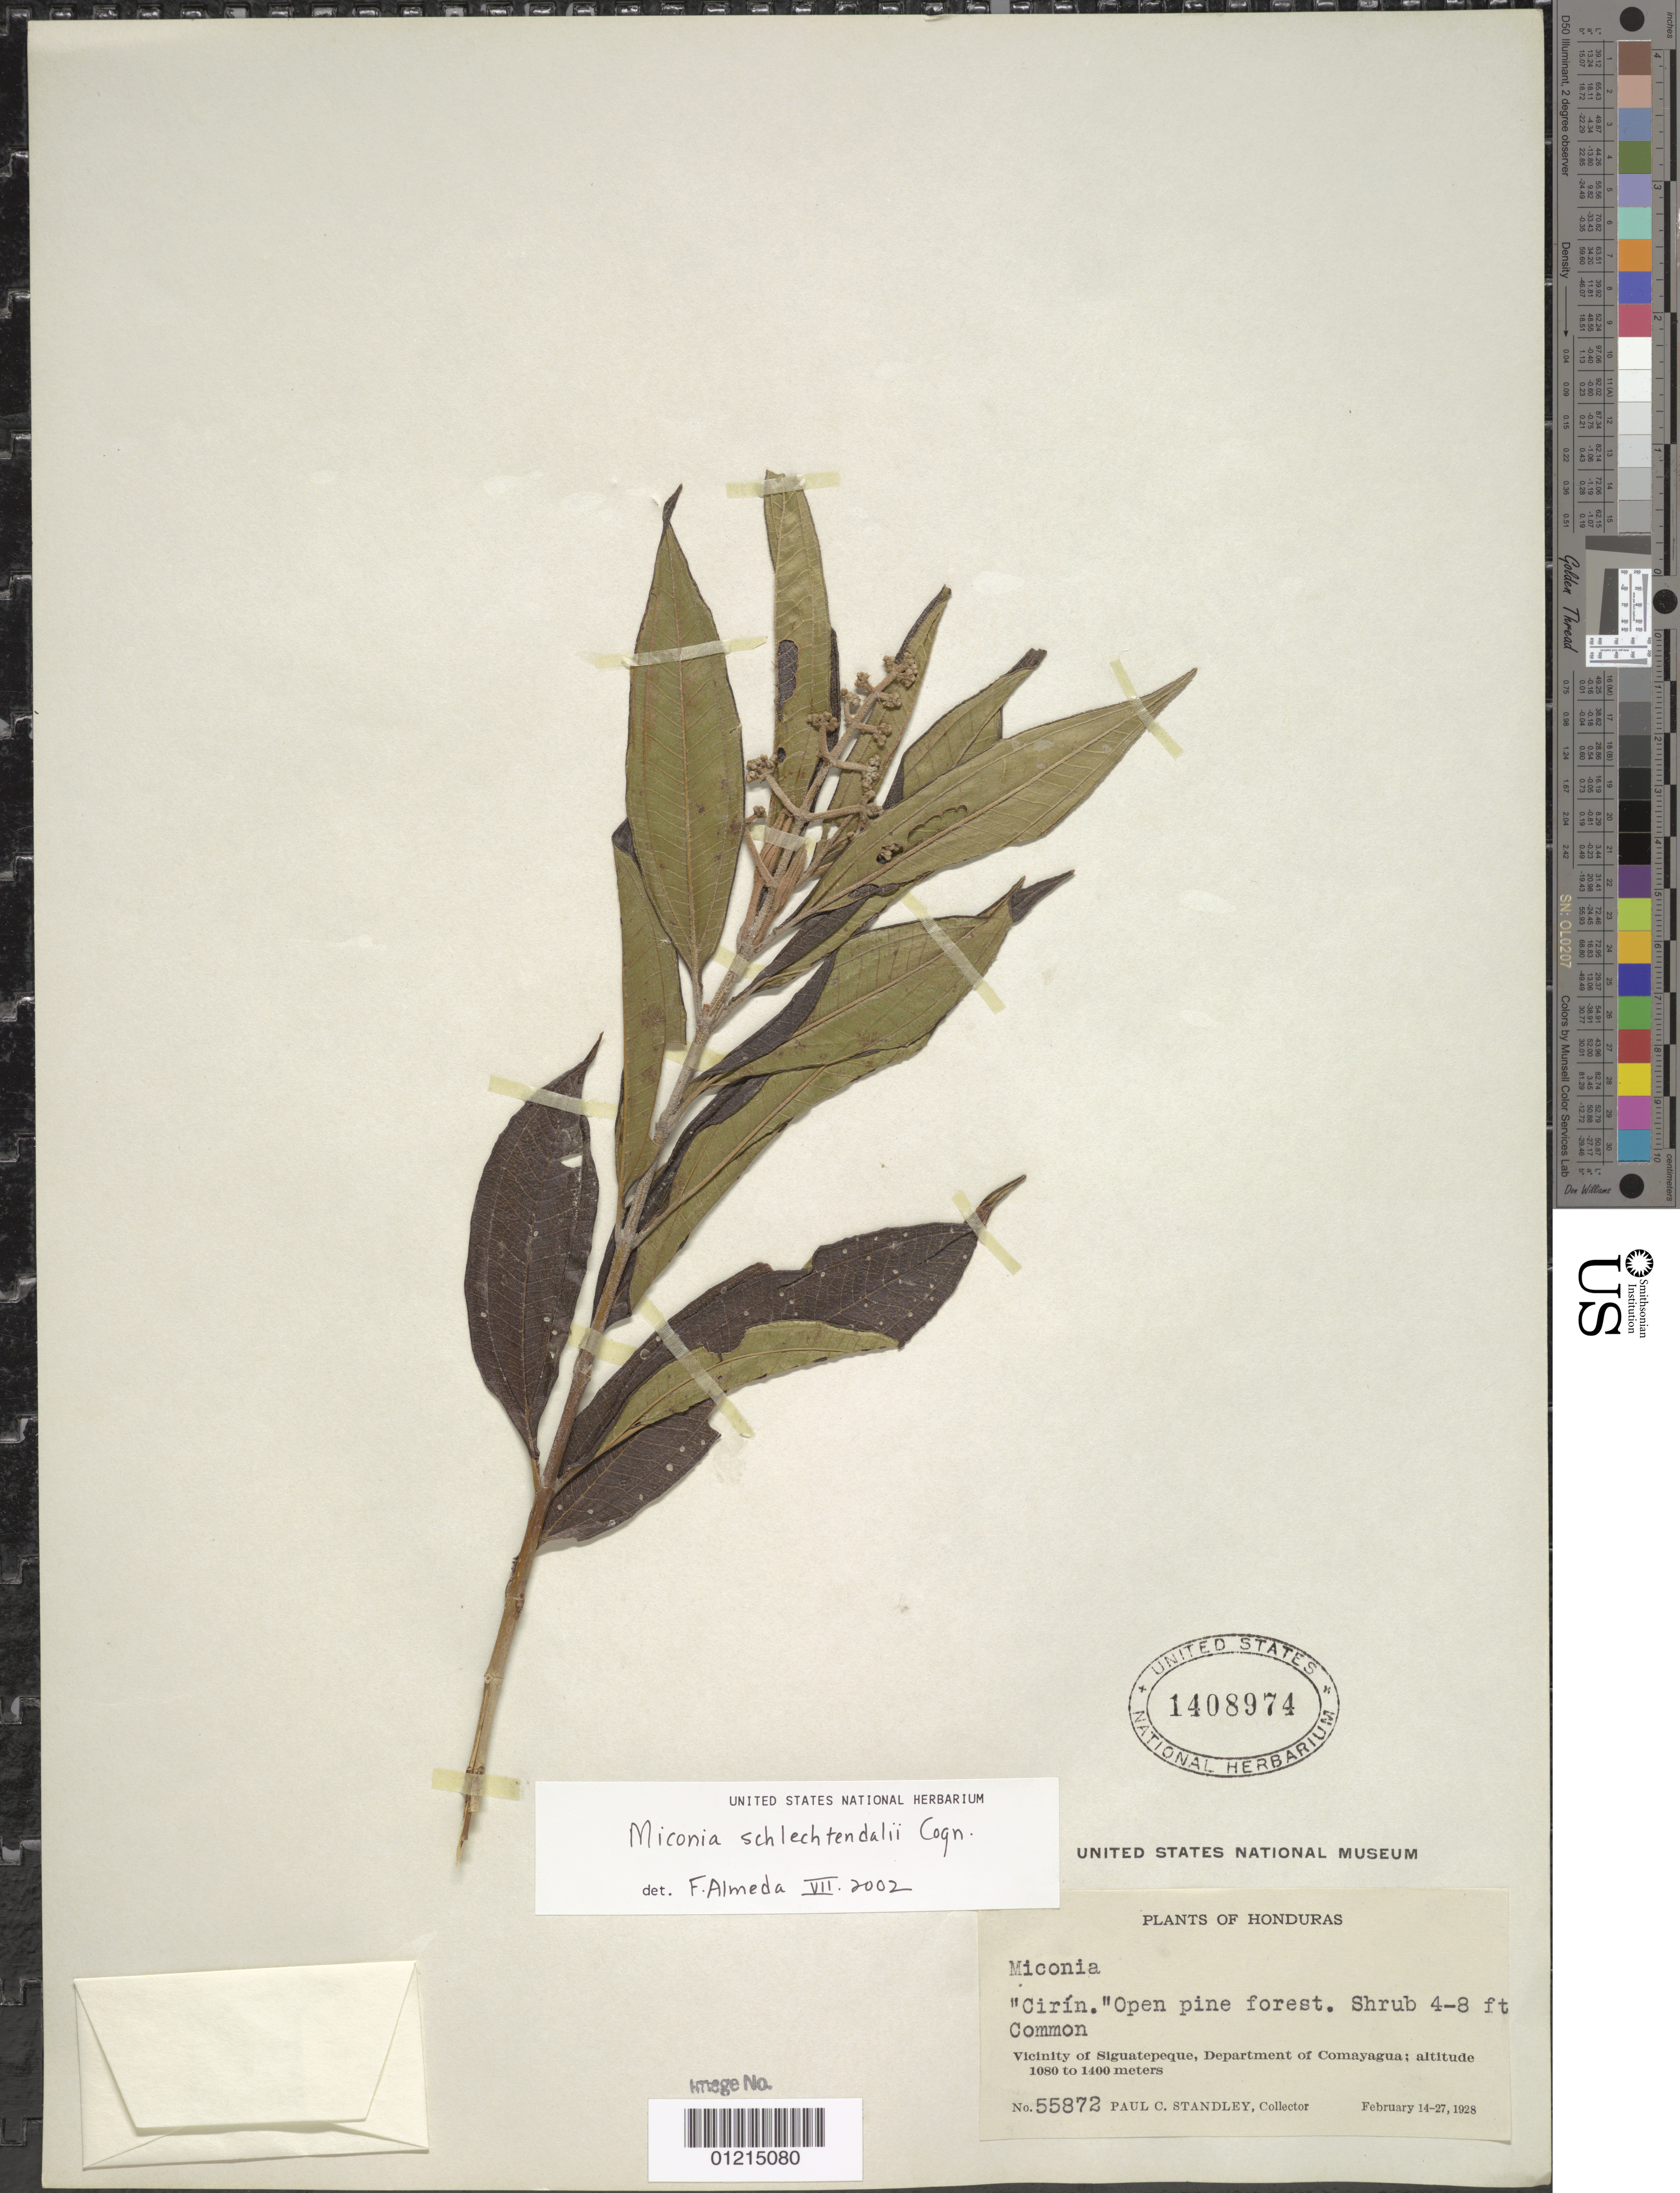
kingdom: Plantae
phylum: Tracheophyta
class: Magnoliopsida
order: Myrtales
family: Melastomataceae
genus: Miconia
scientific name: Miconia schlechtendalii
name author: Cogn. in DC.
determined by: Almeda, F.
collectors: P. C. Standley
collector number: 55872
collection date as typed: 14-27 Feb 1928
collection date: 1928-02-14/1928-02-27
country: Honduras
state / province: Comayagua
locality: Vicinity of Siguatepeque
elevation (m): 1080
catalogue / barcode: US 1408974